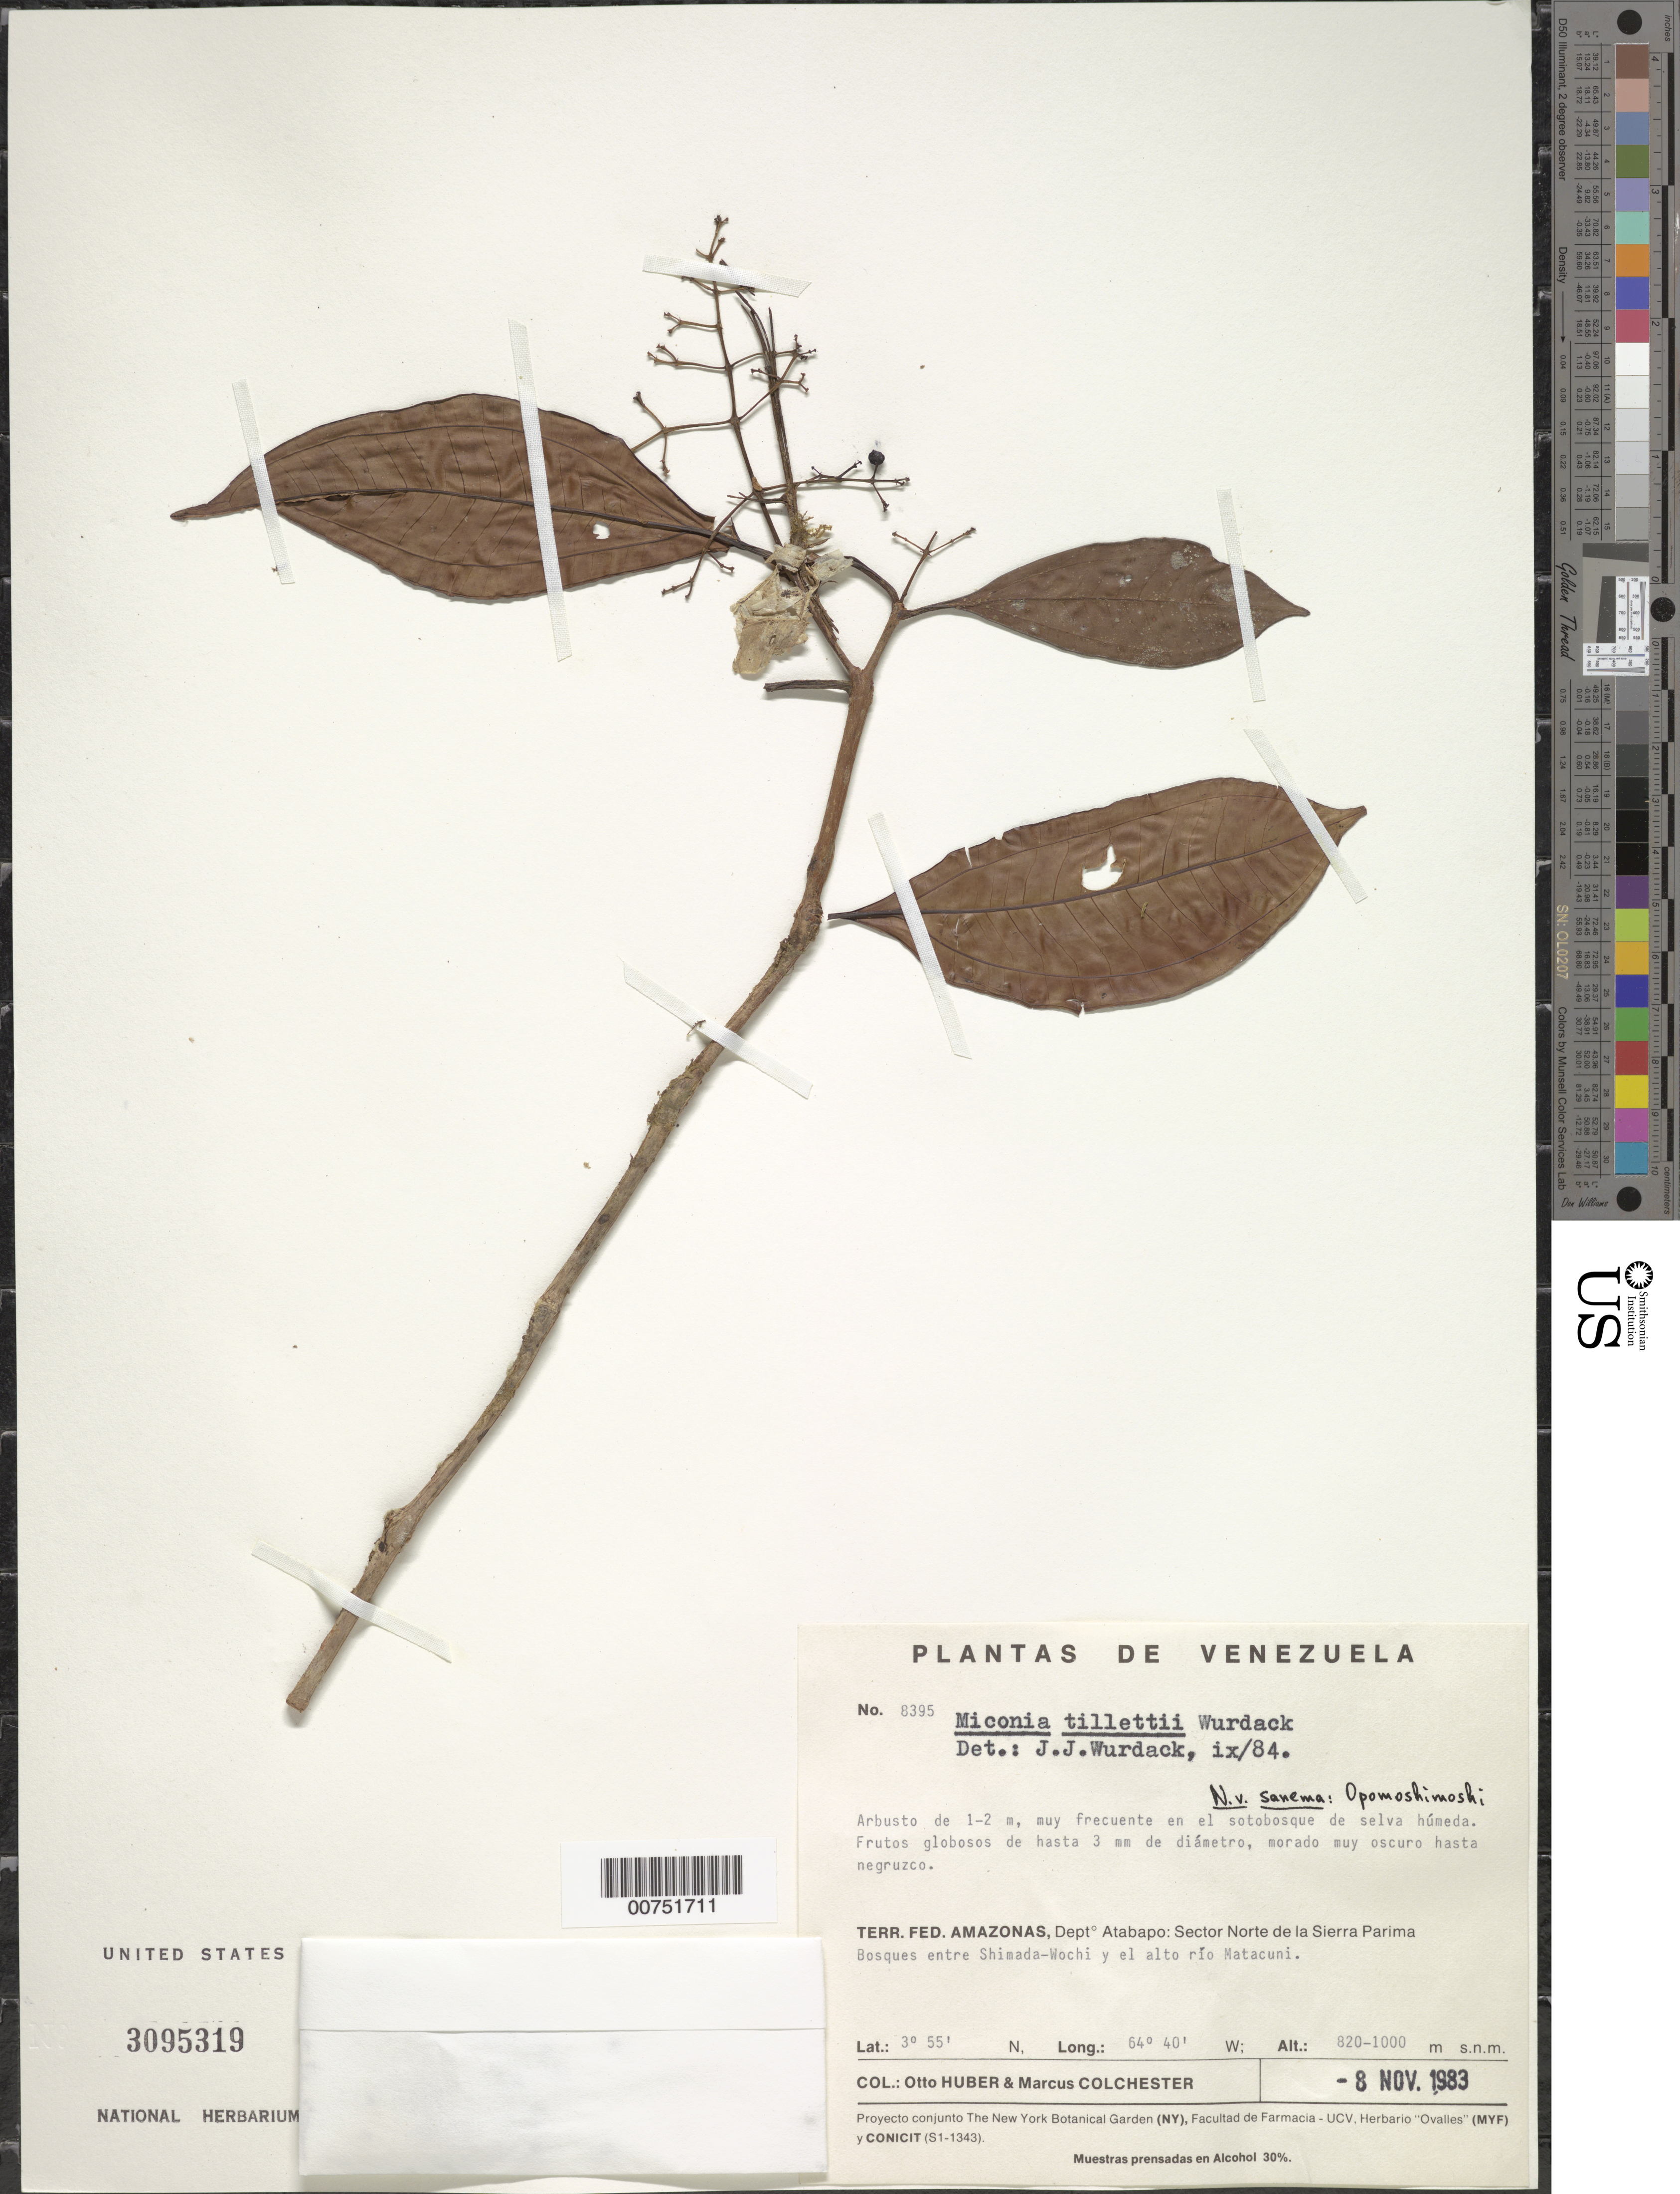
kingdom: Plantae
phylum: Tracheophyta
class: Magnoliopsida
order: Myrtales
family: Melastomataceae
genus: Miconia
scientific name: Miconia tillettii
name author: Wurdack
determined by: Wurdack, John J., (US), US (UNITED STATES)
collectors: O. Huber & M. Colchester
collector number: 8395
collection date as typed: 8-Nov-83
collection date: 1983-11-08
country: Venezuela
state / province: Amazonas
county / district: Atabapo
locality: Sierra Parima, Sector Norte, entre Shimada-Wochi y el alto río Matacuni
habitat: Sotobosque de selva húmeda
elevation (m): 820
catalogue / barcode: US 3095319